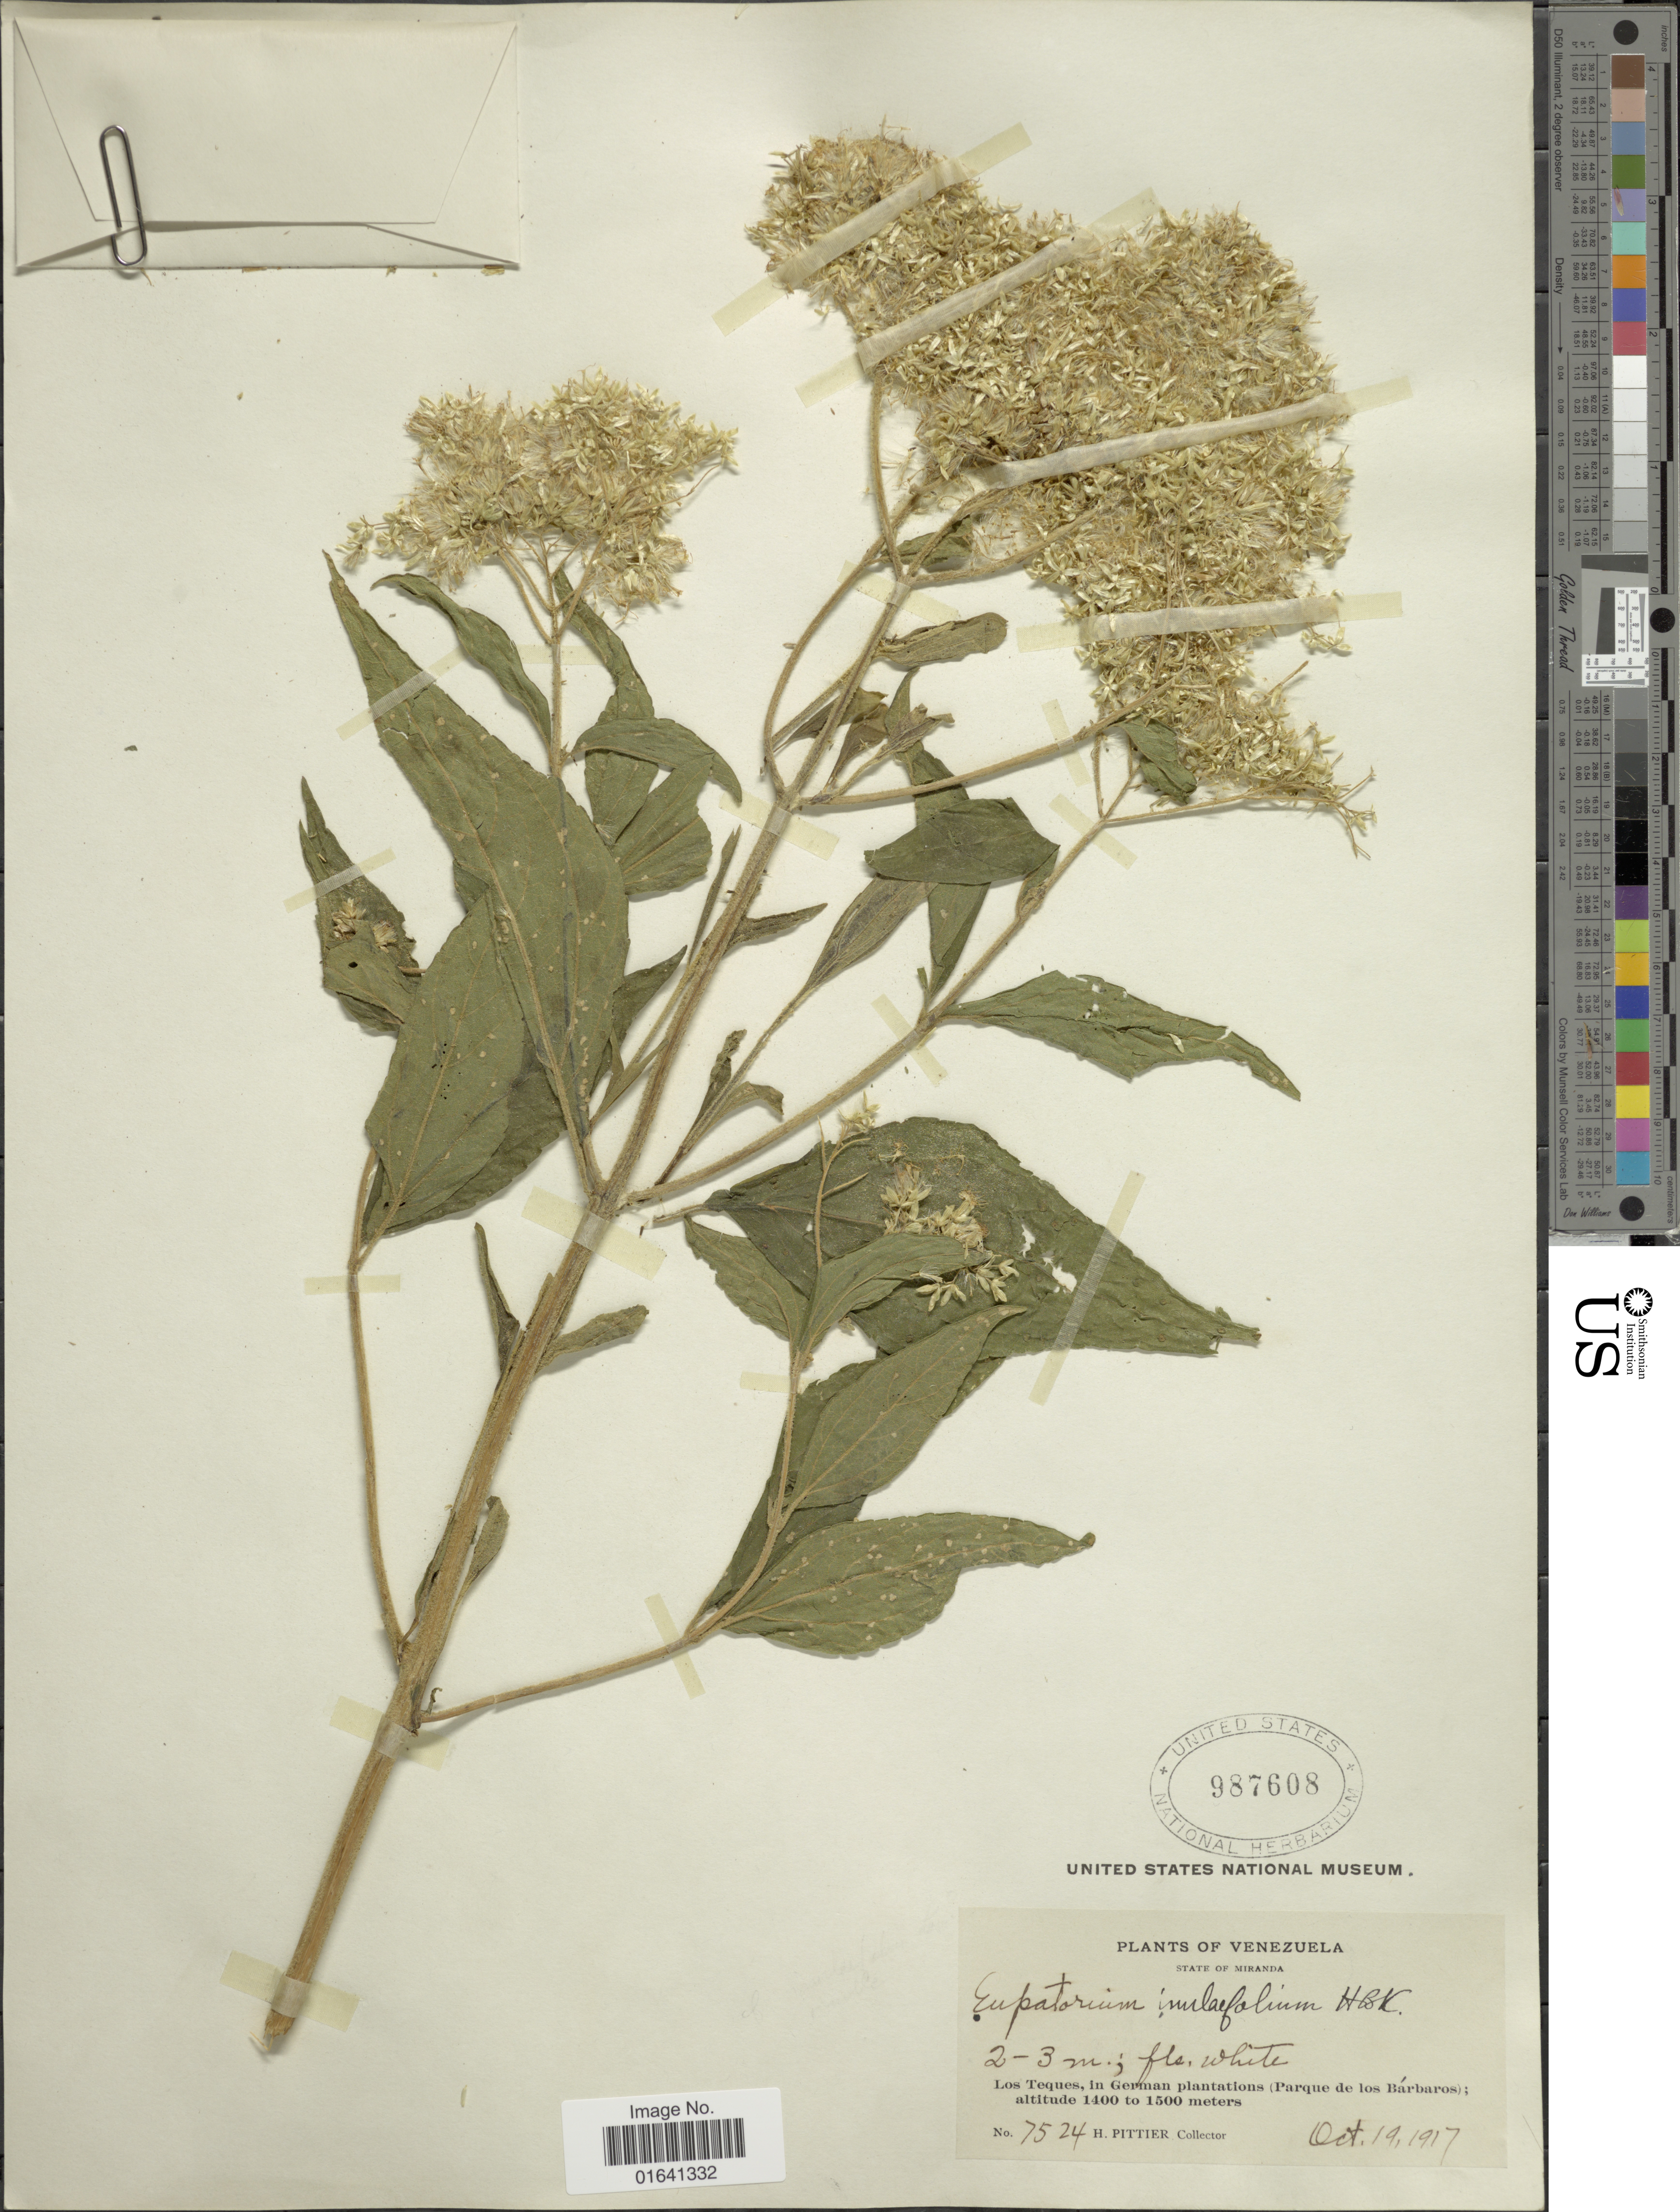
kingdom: Plantae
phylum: Tracheophyta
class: Magnoliopsida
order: Asterales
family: Asteraceae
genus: Austroeupatorium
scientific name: Austroeupatorium inulaefolium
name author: (Kunth) R.M. King & H. Rob.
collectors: H. F. Pittier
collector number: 7524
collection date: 1917-10-19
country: Venezuela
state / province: Miranda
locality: Los Teques, in German plantation (Parque de los Bárvaros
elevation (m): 1400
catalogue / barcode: US 987608